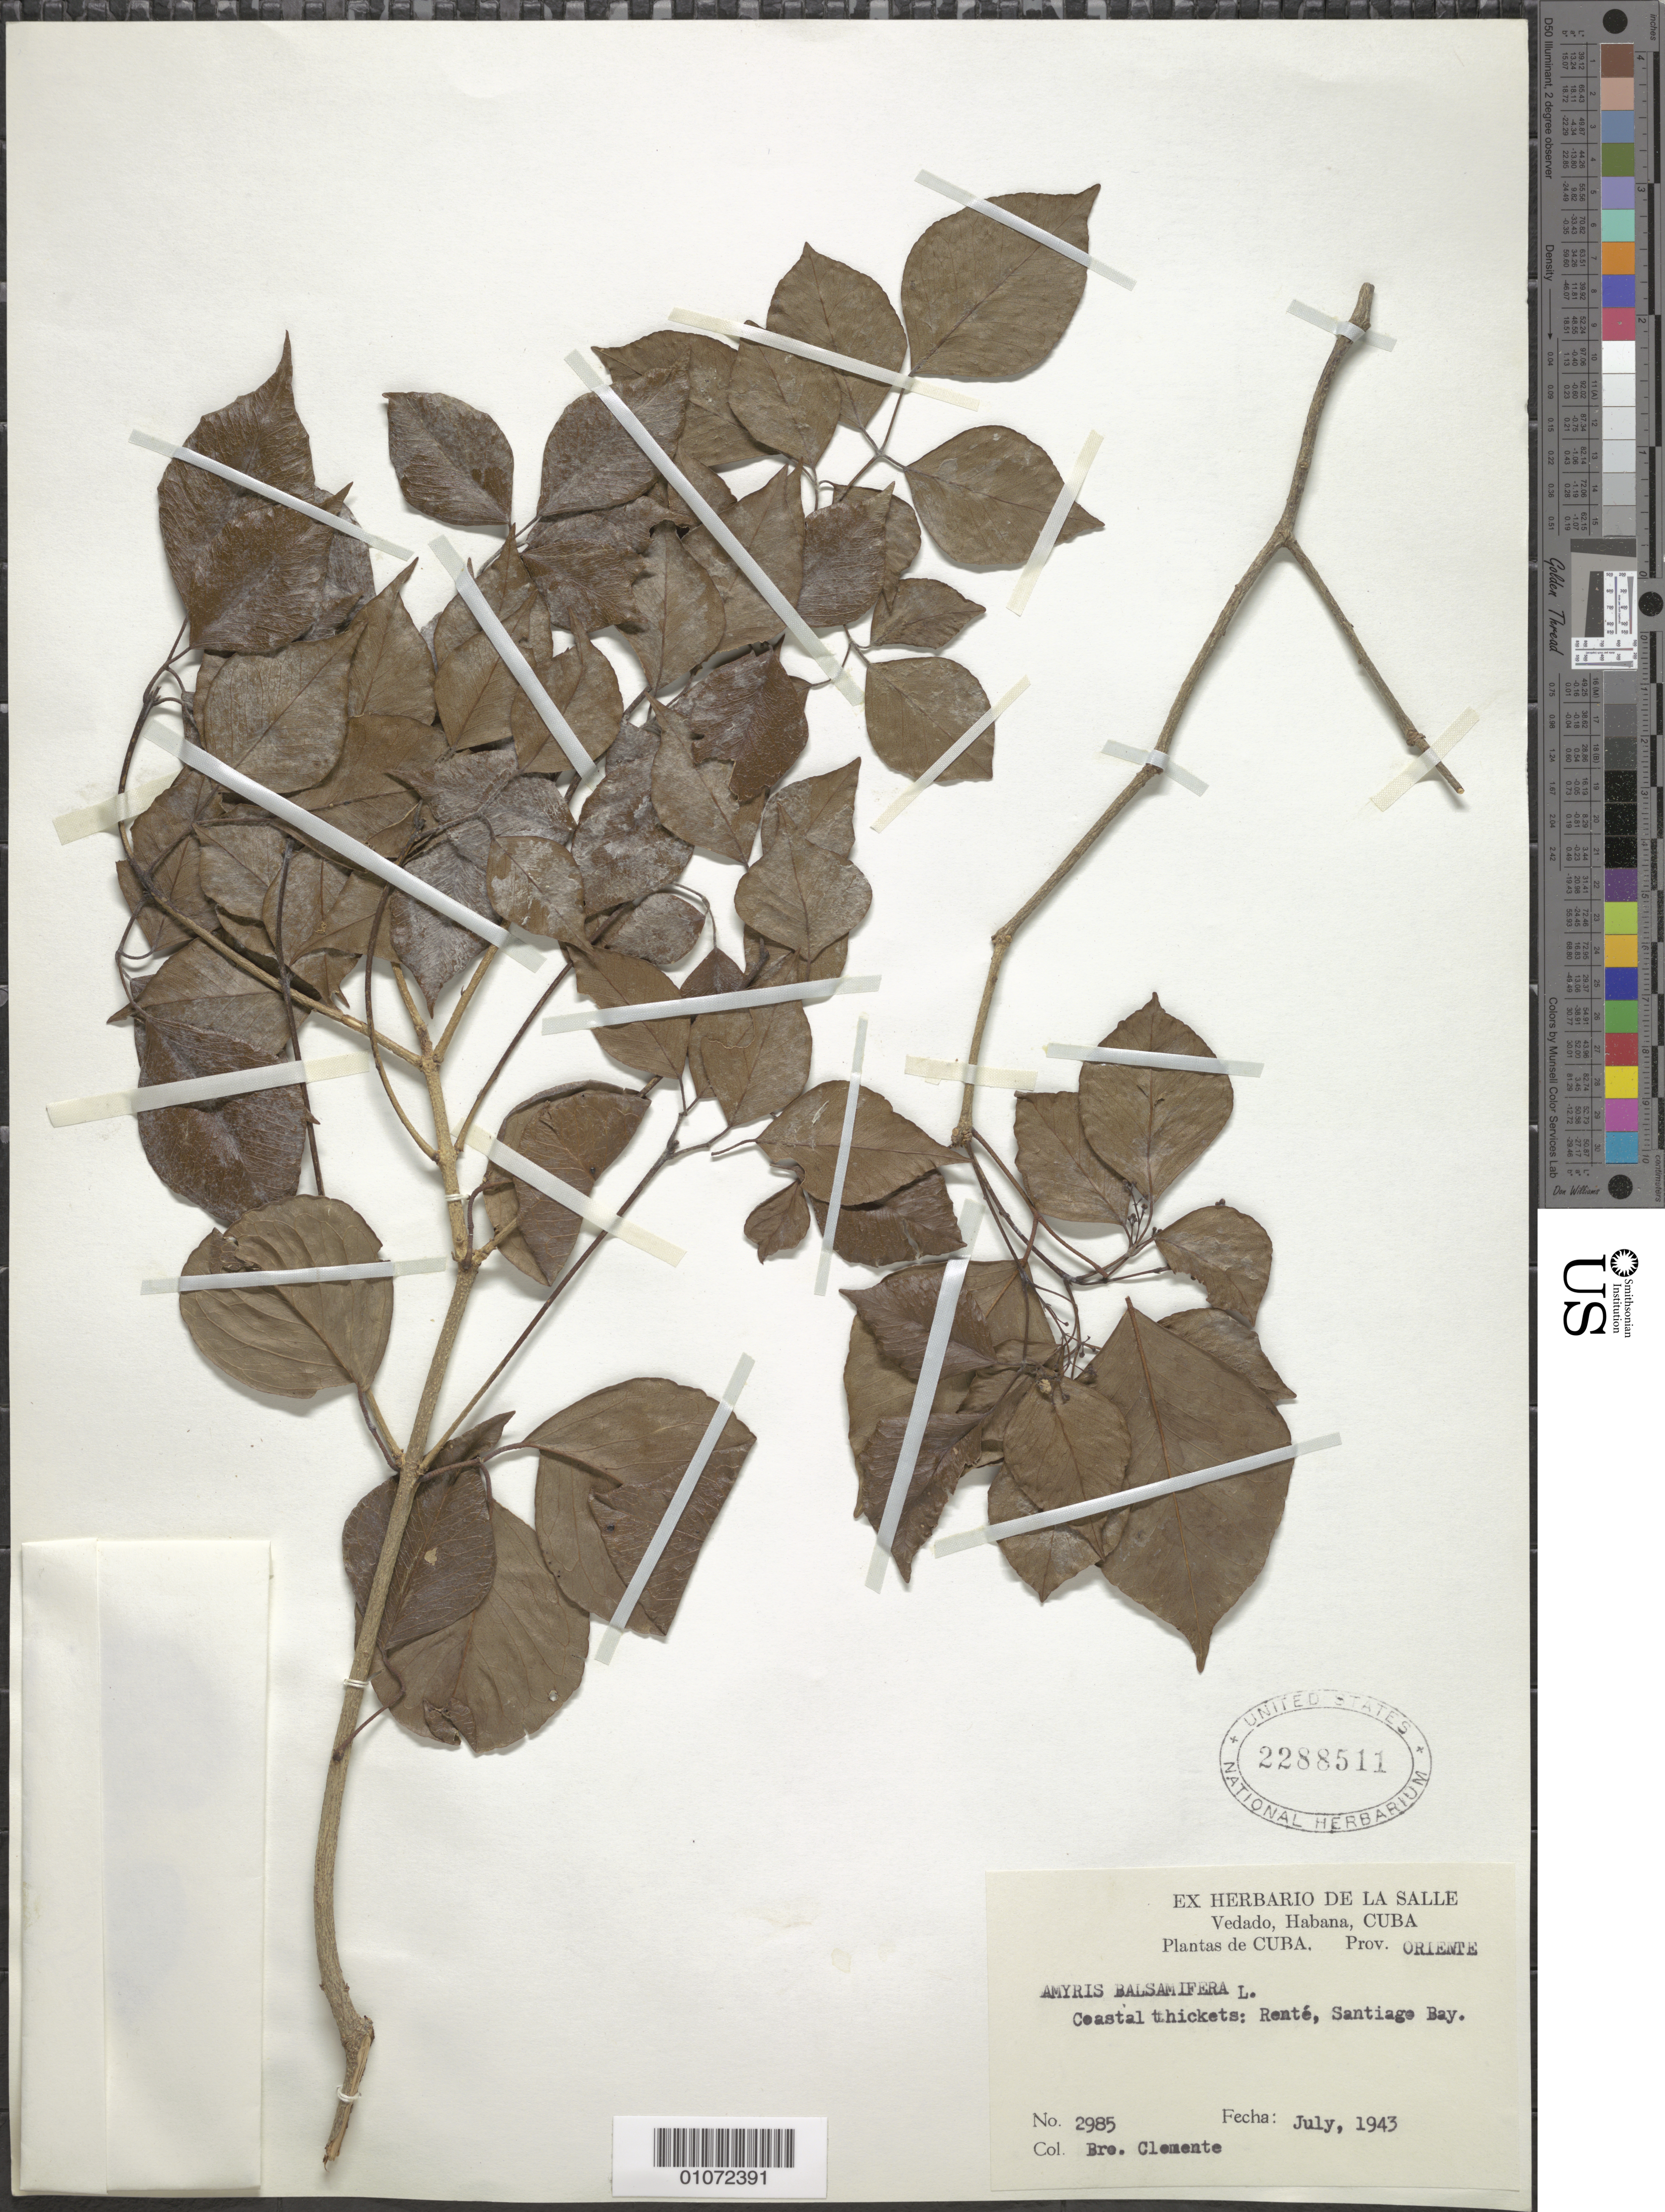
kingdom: Plantae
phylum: Tracheophyta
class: Magnoliopsida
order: Sapindales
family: Rutaceae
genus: Amyris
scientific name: Amyris balsamifera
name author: L.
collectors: Bro. Clemente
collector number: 2985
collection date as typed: Jul 1943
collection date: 1943-07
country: Cuba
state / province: Santiago de Cuba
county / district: Municipio Santiago de Cuba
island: Cuba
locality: Oriente, Coastal, Rente, Santiago Bay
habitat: Coastal thickets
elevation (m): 82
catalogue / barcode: US 2288511